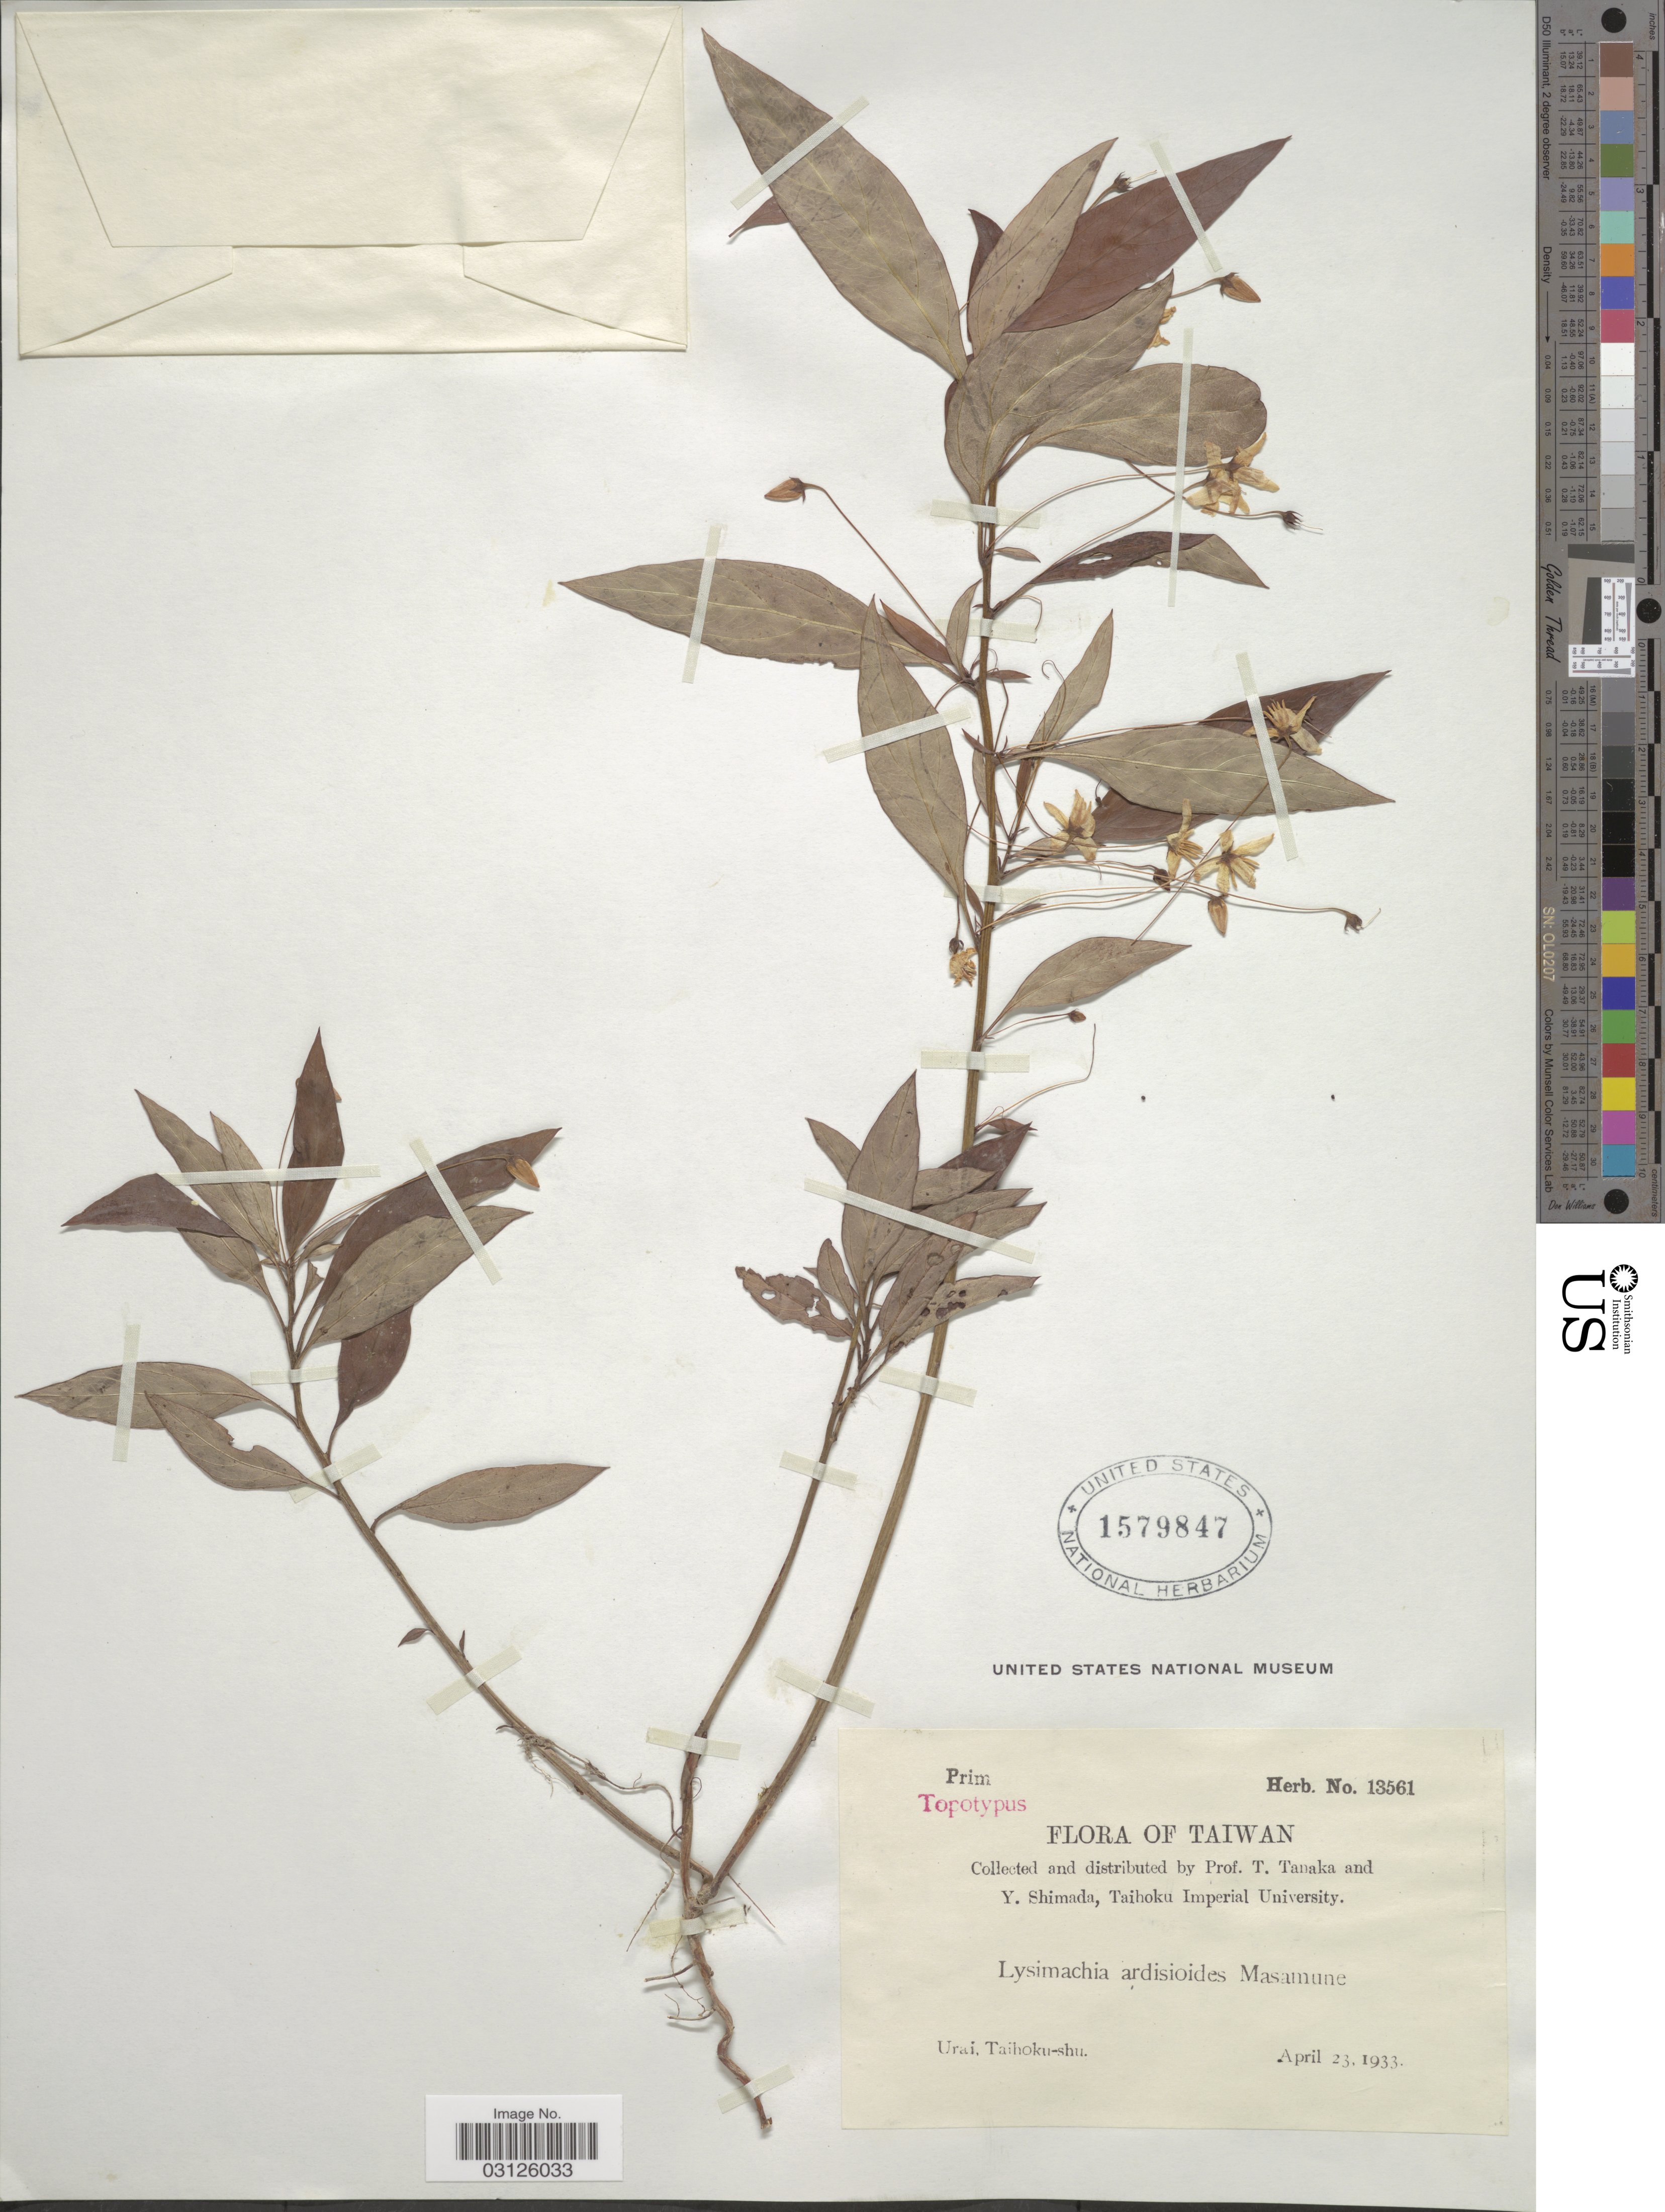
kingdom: Plantae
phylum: Tracheophyta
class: Magnoliopsida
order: Ericales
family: Primulaceae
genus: Lysimachia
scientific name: Lysimachia ardisioides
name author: Masam.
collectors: T. Tanaka & Y. Shimada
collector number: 13561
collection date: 1933-04-23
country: Taiwan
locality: Urai. Taihoku-shu.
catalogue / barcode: US 1579847